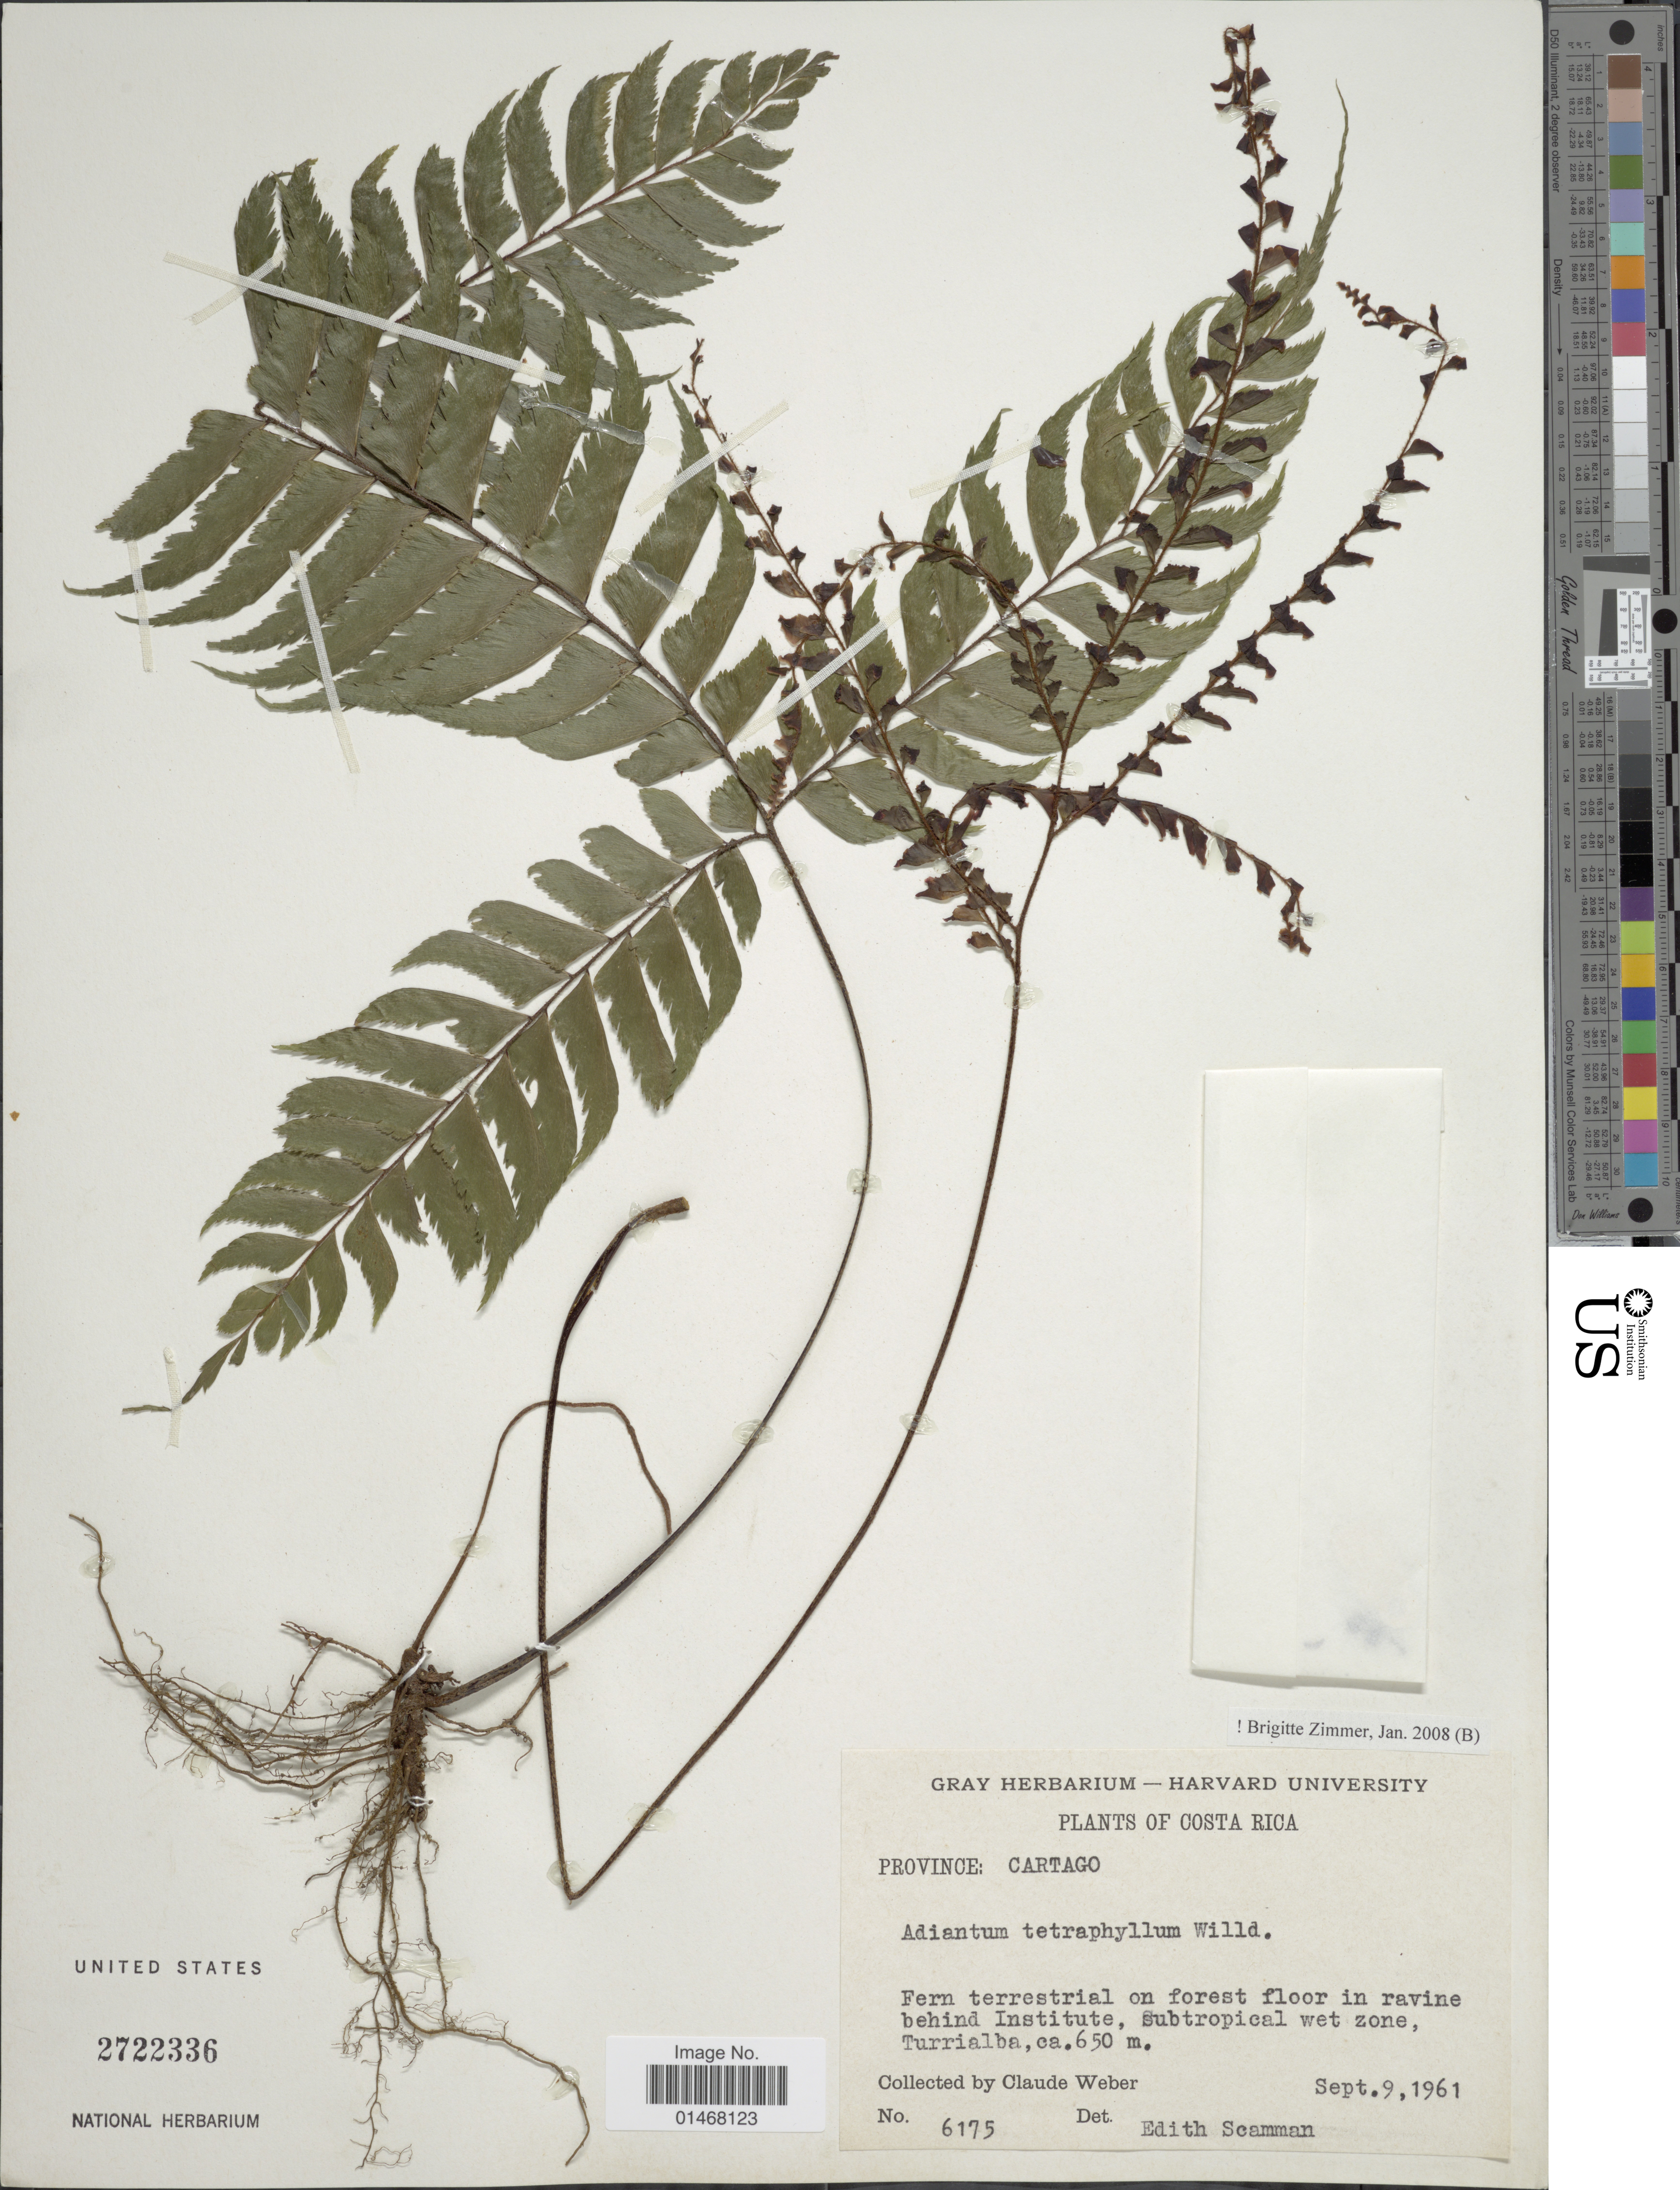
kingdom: Plantae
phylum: Tracheophyta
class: Polypodiopsida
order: Polypodiales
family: Pteridaceae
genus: Adiantum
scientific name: Adiantum tetraphyllum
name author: Humb. & Bonpl. ex Willd.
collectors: C. M. Weber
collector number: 6175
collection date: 1961-09-09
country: Costa Rica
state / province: Cartago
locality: Fern terrestrial on forest floor in ravine behind Institue, Subtropical wet zone, Turrialba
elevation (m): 650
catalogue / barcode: US 2722336